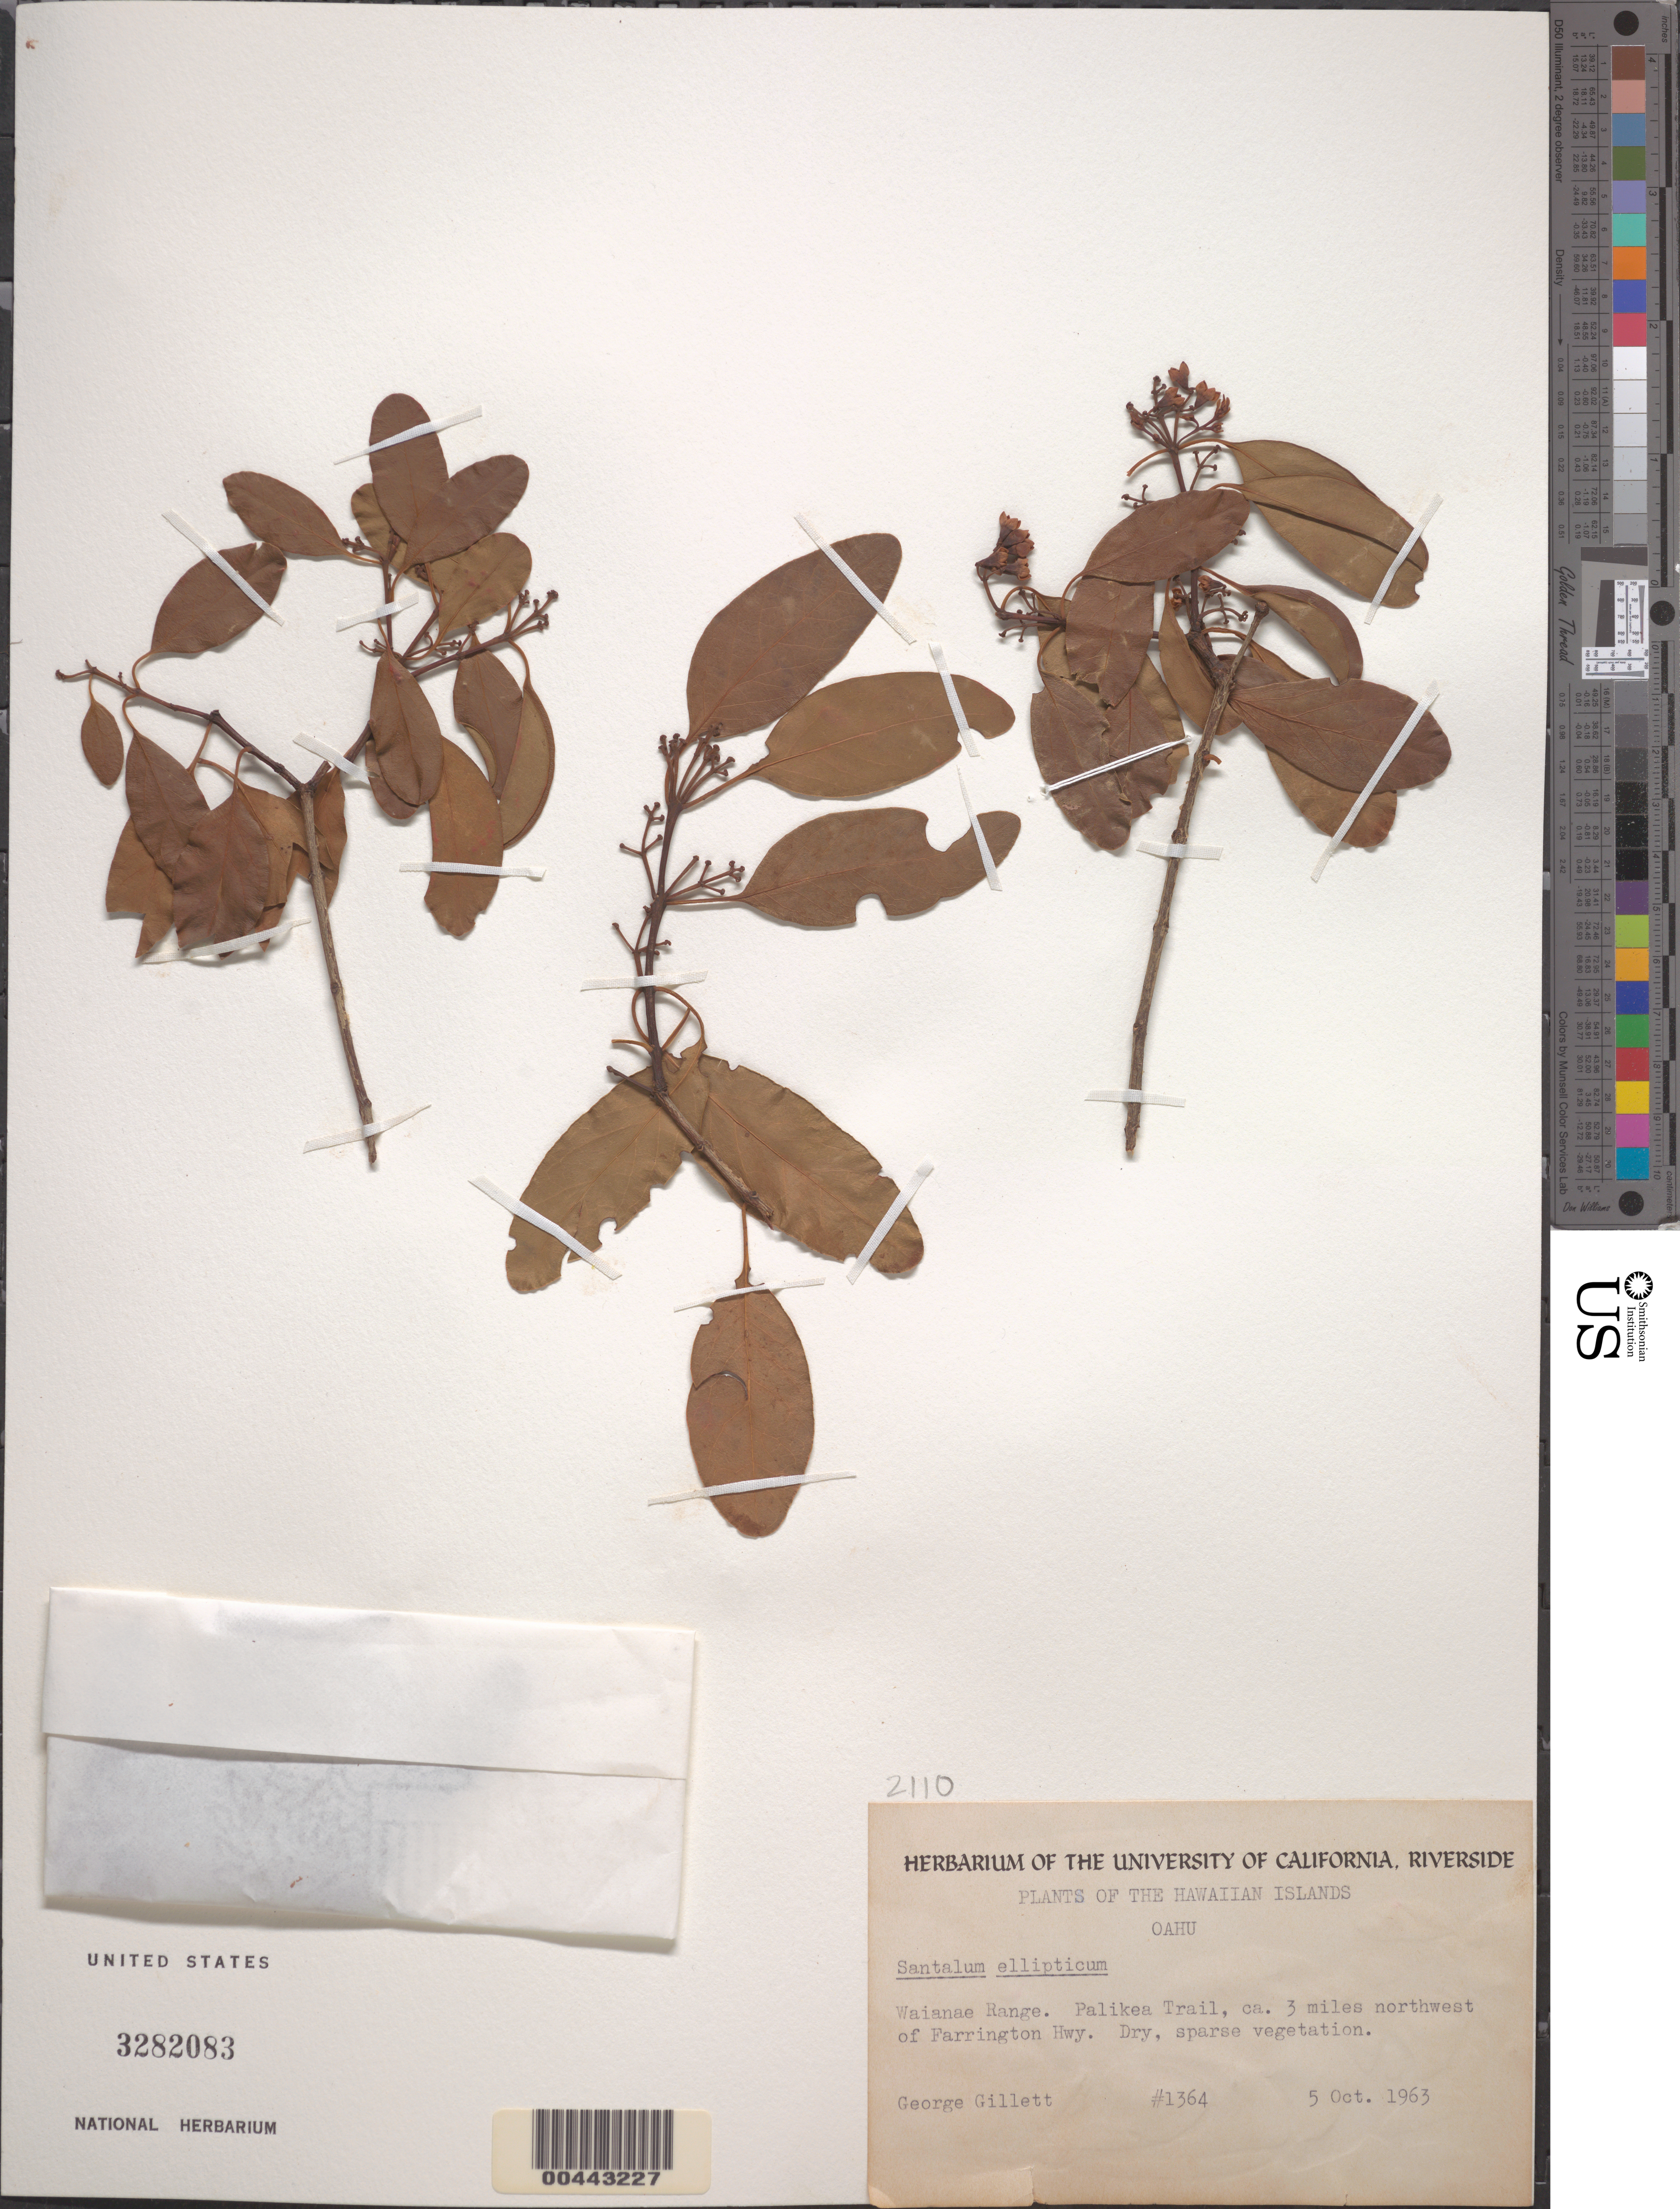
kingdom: Plantae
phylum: Tracheophyta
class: Magnoliopsida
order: Santalales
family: Santalaceae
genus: Santalum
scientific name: Santalum ellipticum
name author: Gaudich.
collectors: G. Gillett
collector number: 1364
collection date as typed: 5 Oct 1963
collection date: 1963-10-05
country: United States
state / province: Hawaii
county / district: Honolulu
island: Oahu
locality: Waianae Range, Palikea Trail, about 3 miles NW of Farrington Hwy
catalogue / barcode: US 3282083